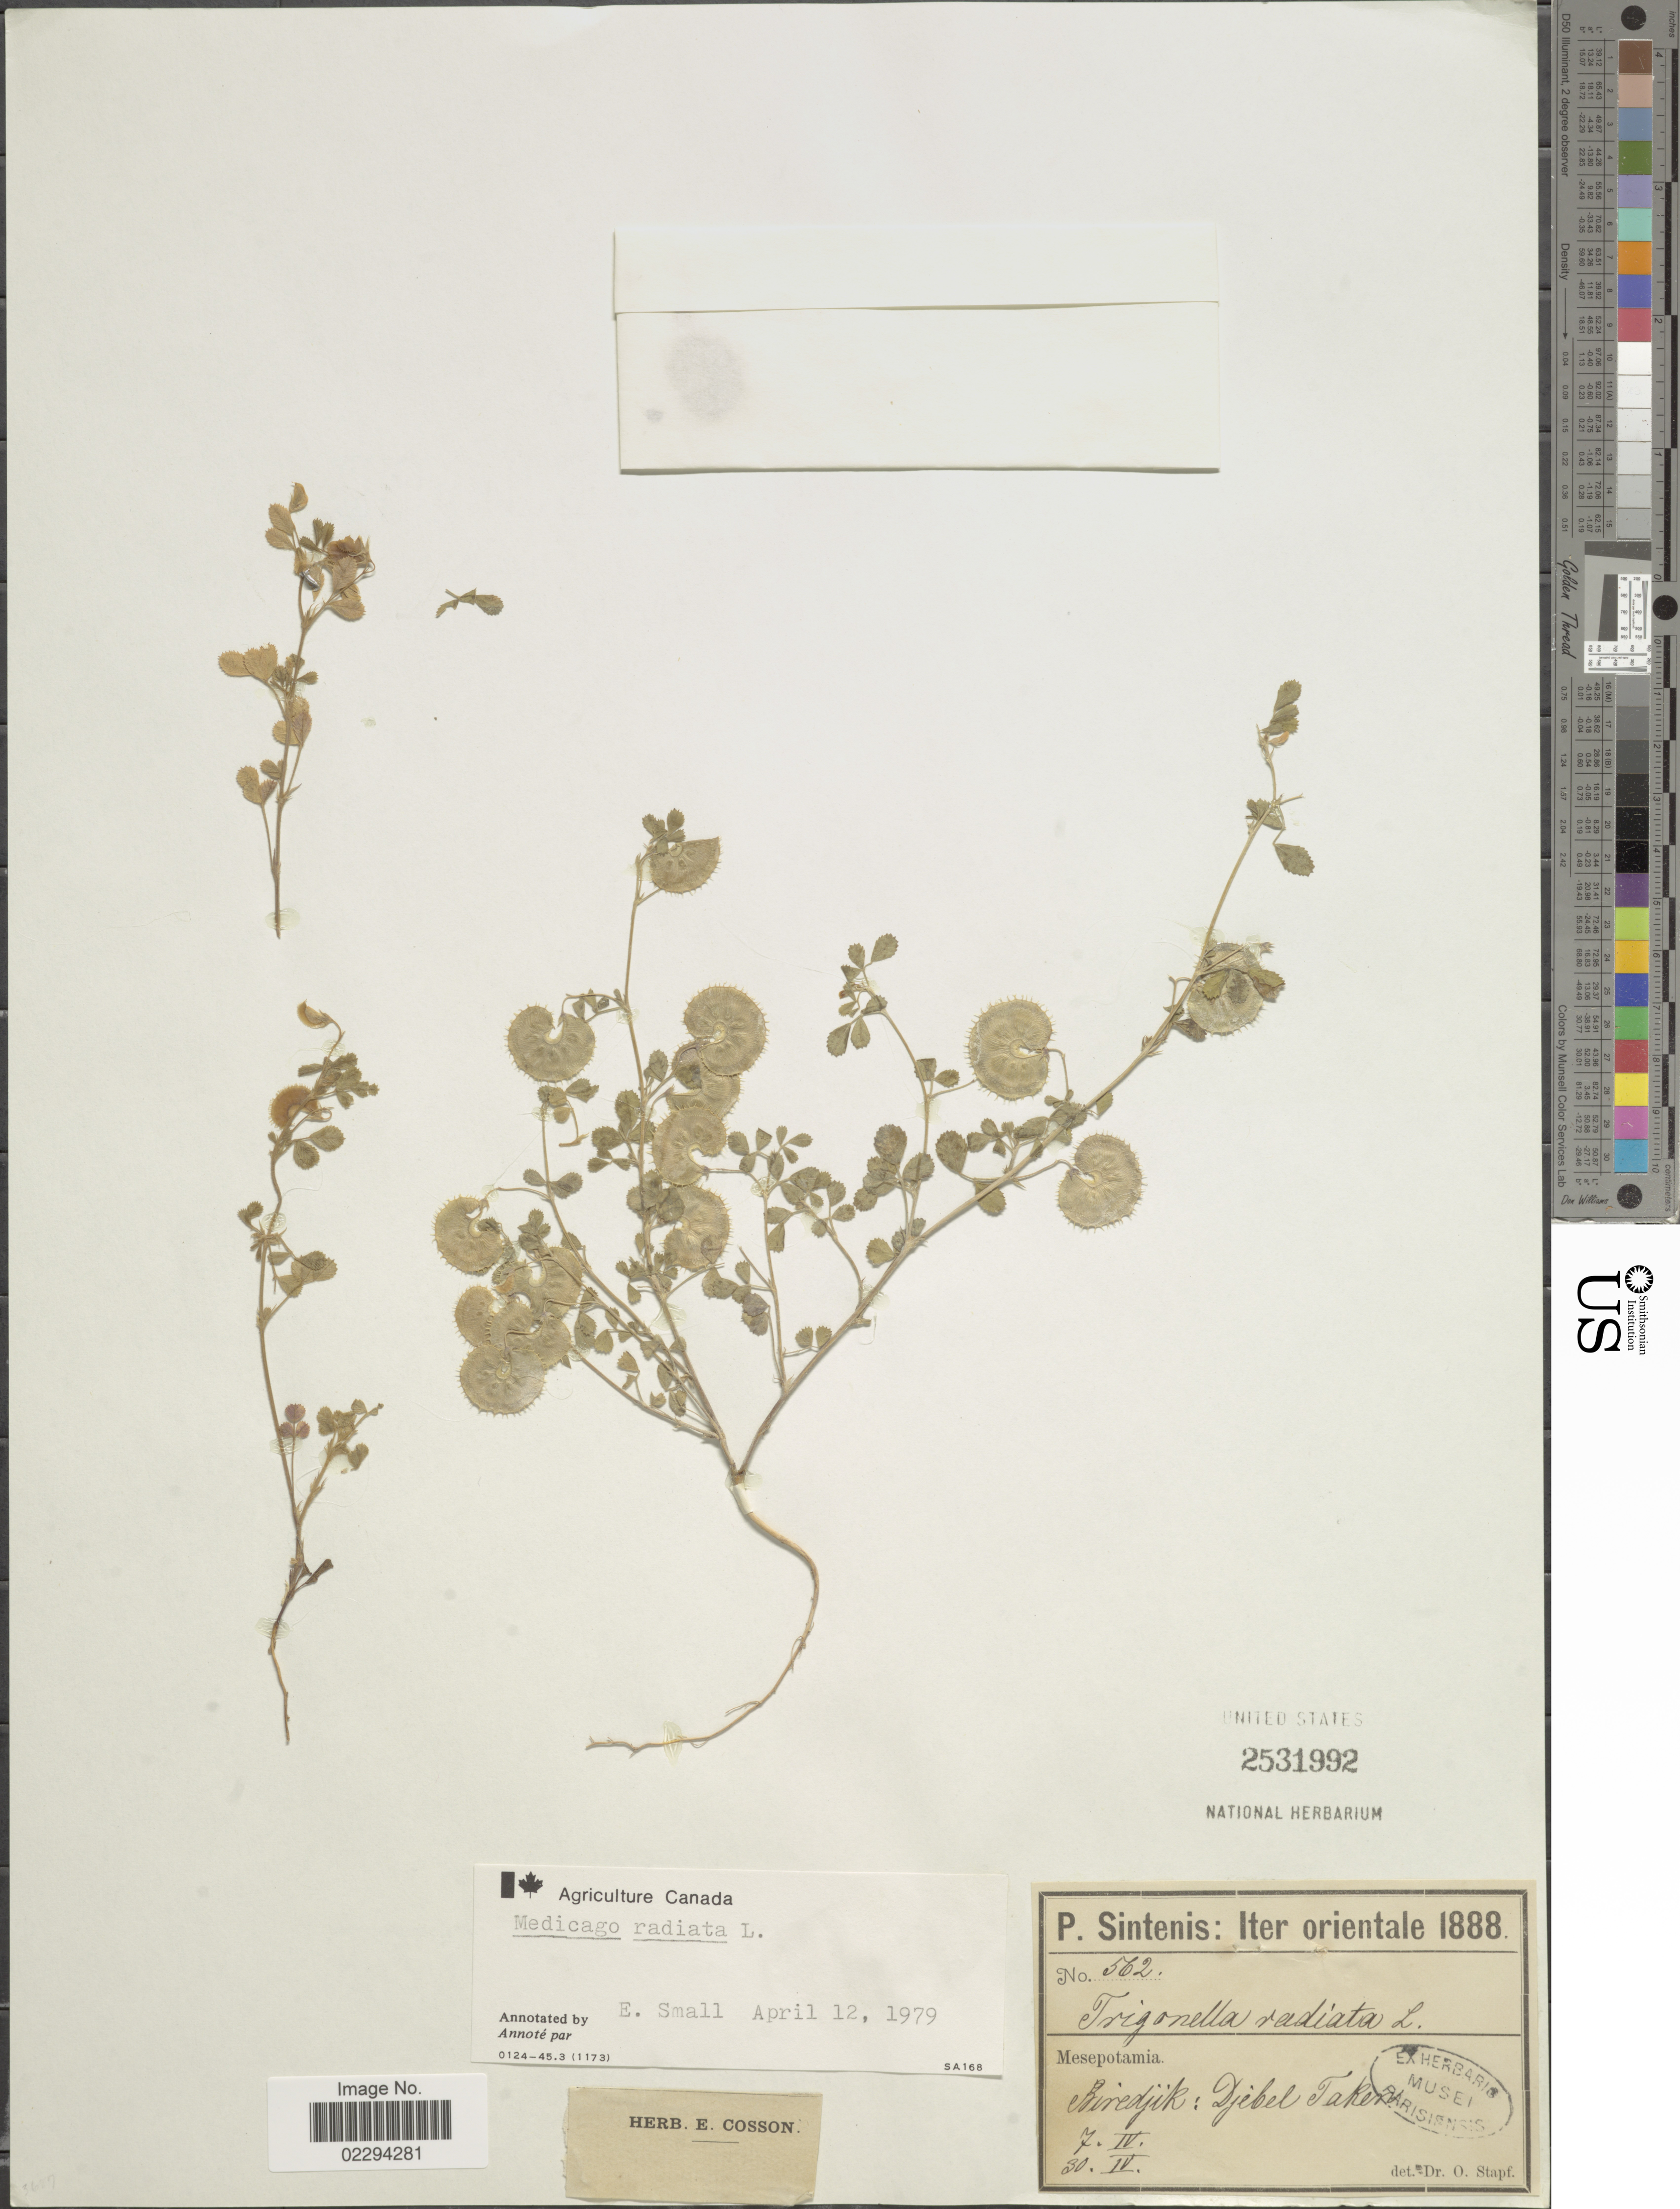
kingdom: Plantae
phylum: Tracheophyta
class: Magnoliopsida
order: Fabales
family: Fabaceae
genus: Medicago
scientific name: Medicago radiata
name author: L.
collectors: P. Sintenis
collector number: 562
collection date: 1888-04-07/1888-04-30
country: Turkey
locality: Mesepotamia. Biredjik: Djebel Taken.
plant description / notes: This collection is part of Paul Sintenis' “Iter Orientale 1888” trip, and the collector number is 562.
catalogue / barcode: US 2531992